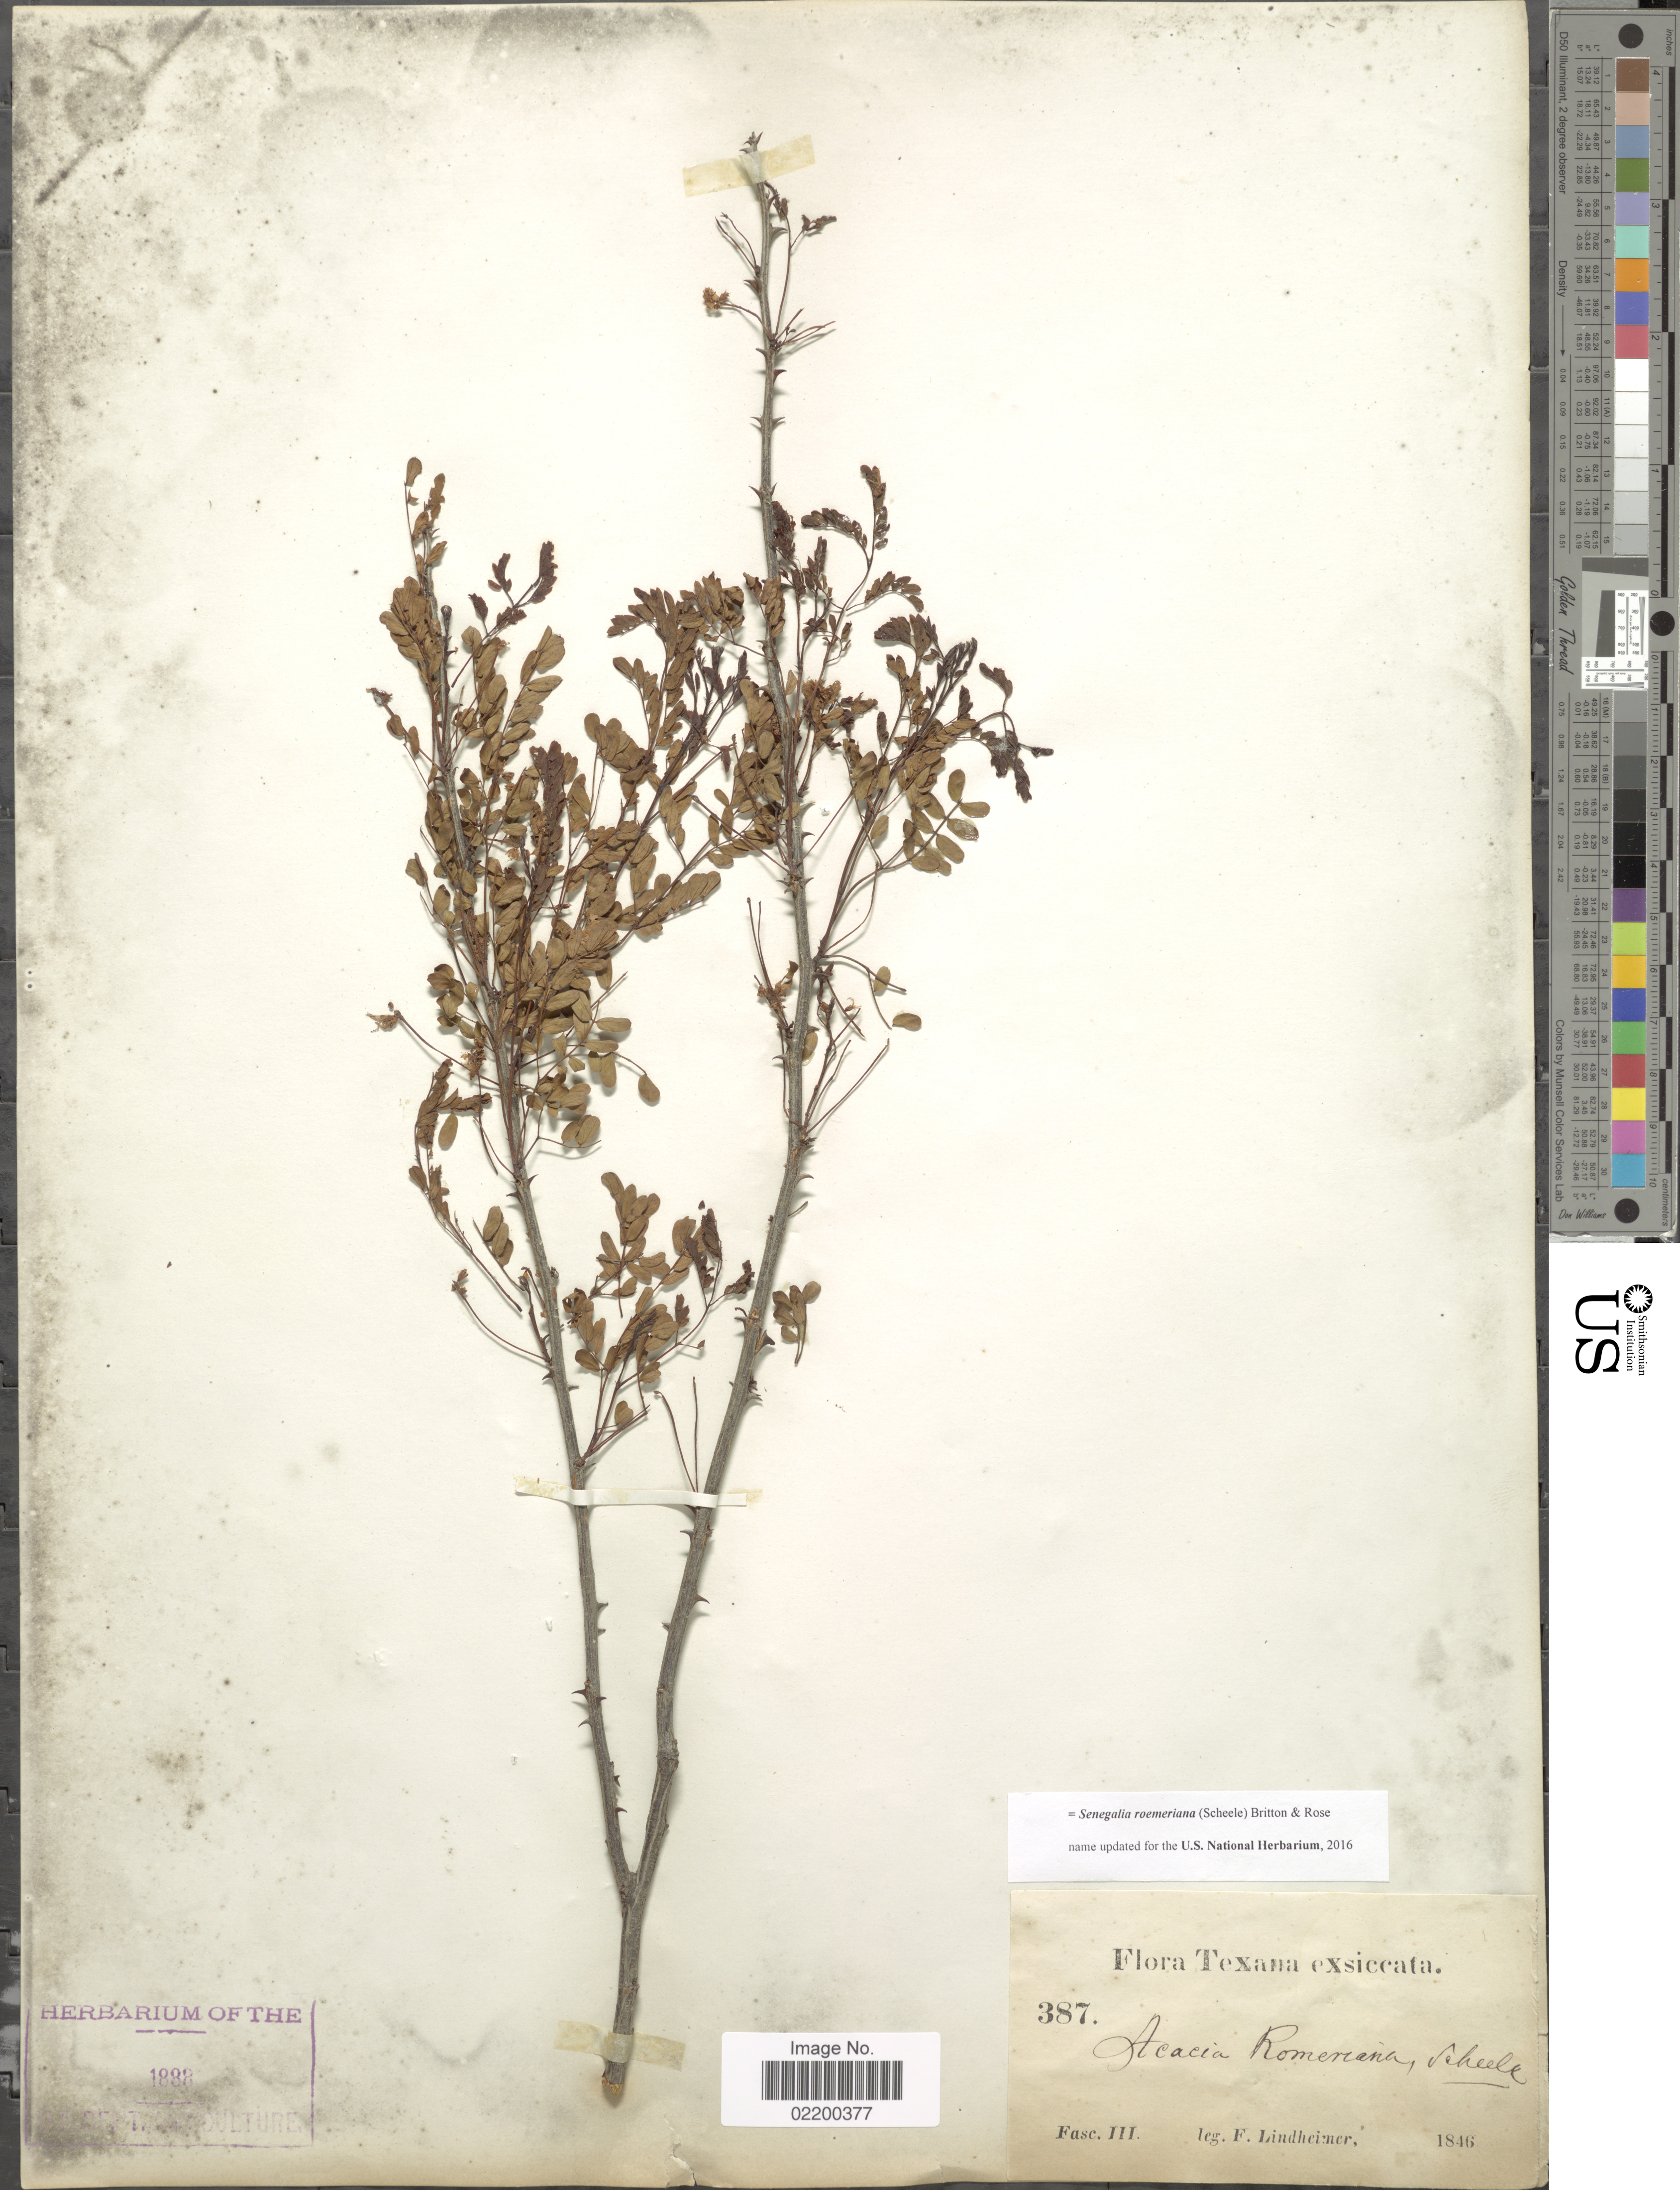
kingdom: Plantae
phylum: Tracheophyta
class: Magnoliopsida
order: Fabales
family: Fabaceae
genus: Senegalia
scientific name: Senegalia roemeriana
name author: (Scheele) Britton & Rose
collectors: F. Lindheimer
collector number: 387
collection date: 1846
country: United States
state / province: Texas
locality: Fasc. III